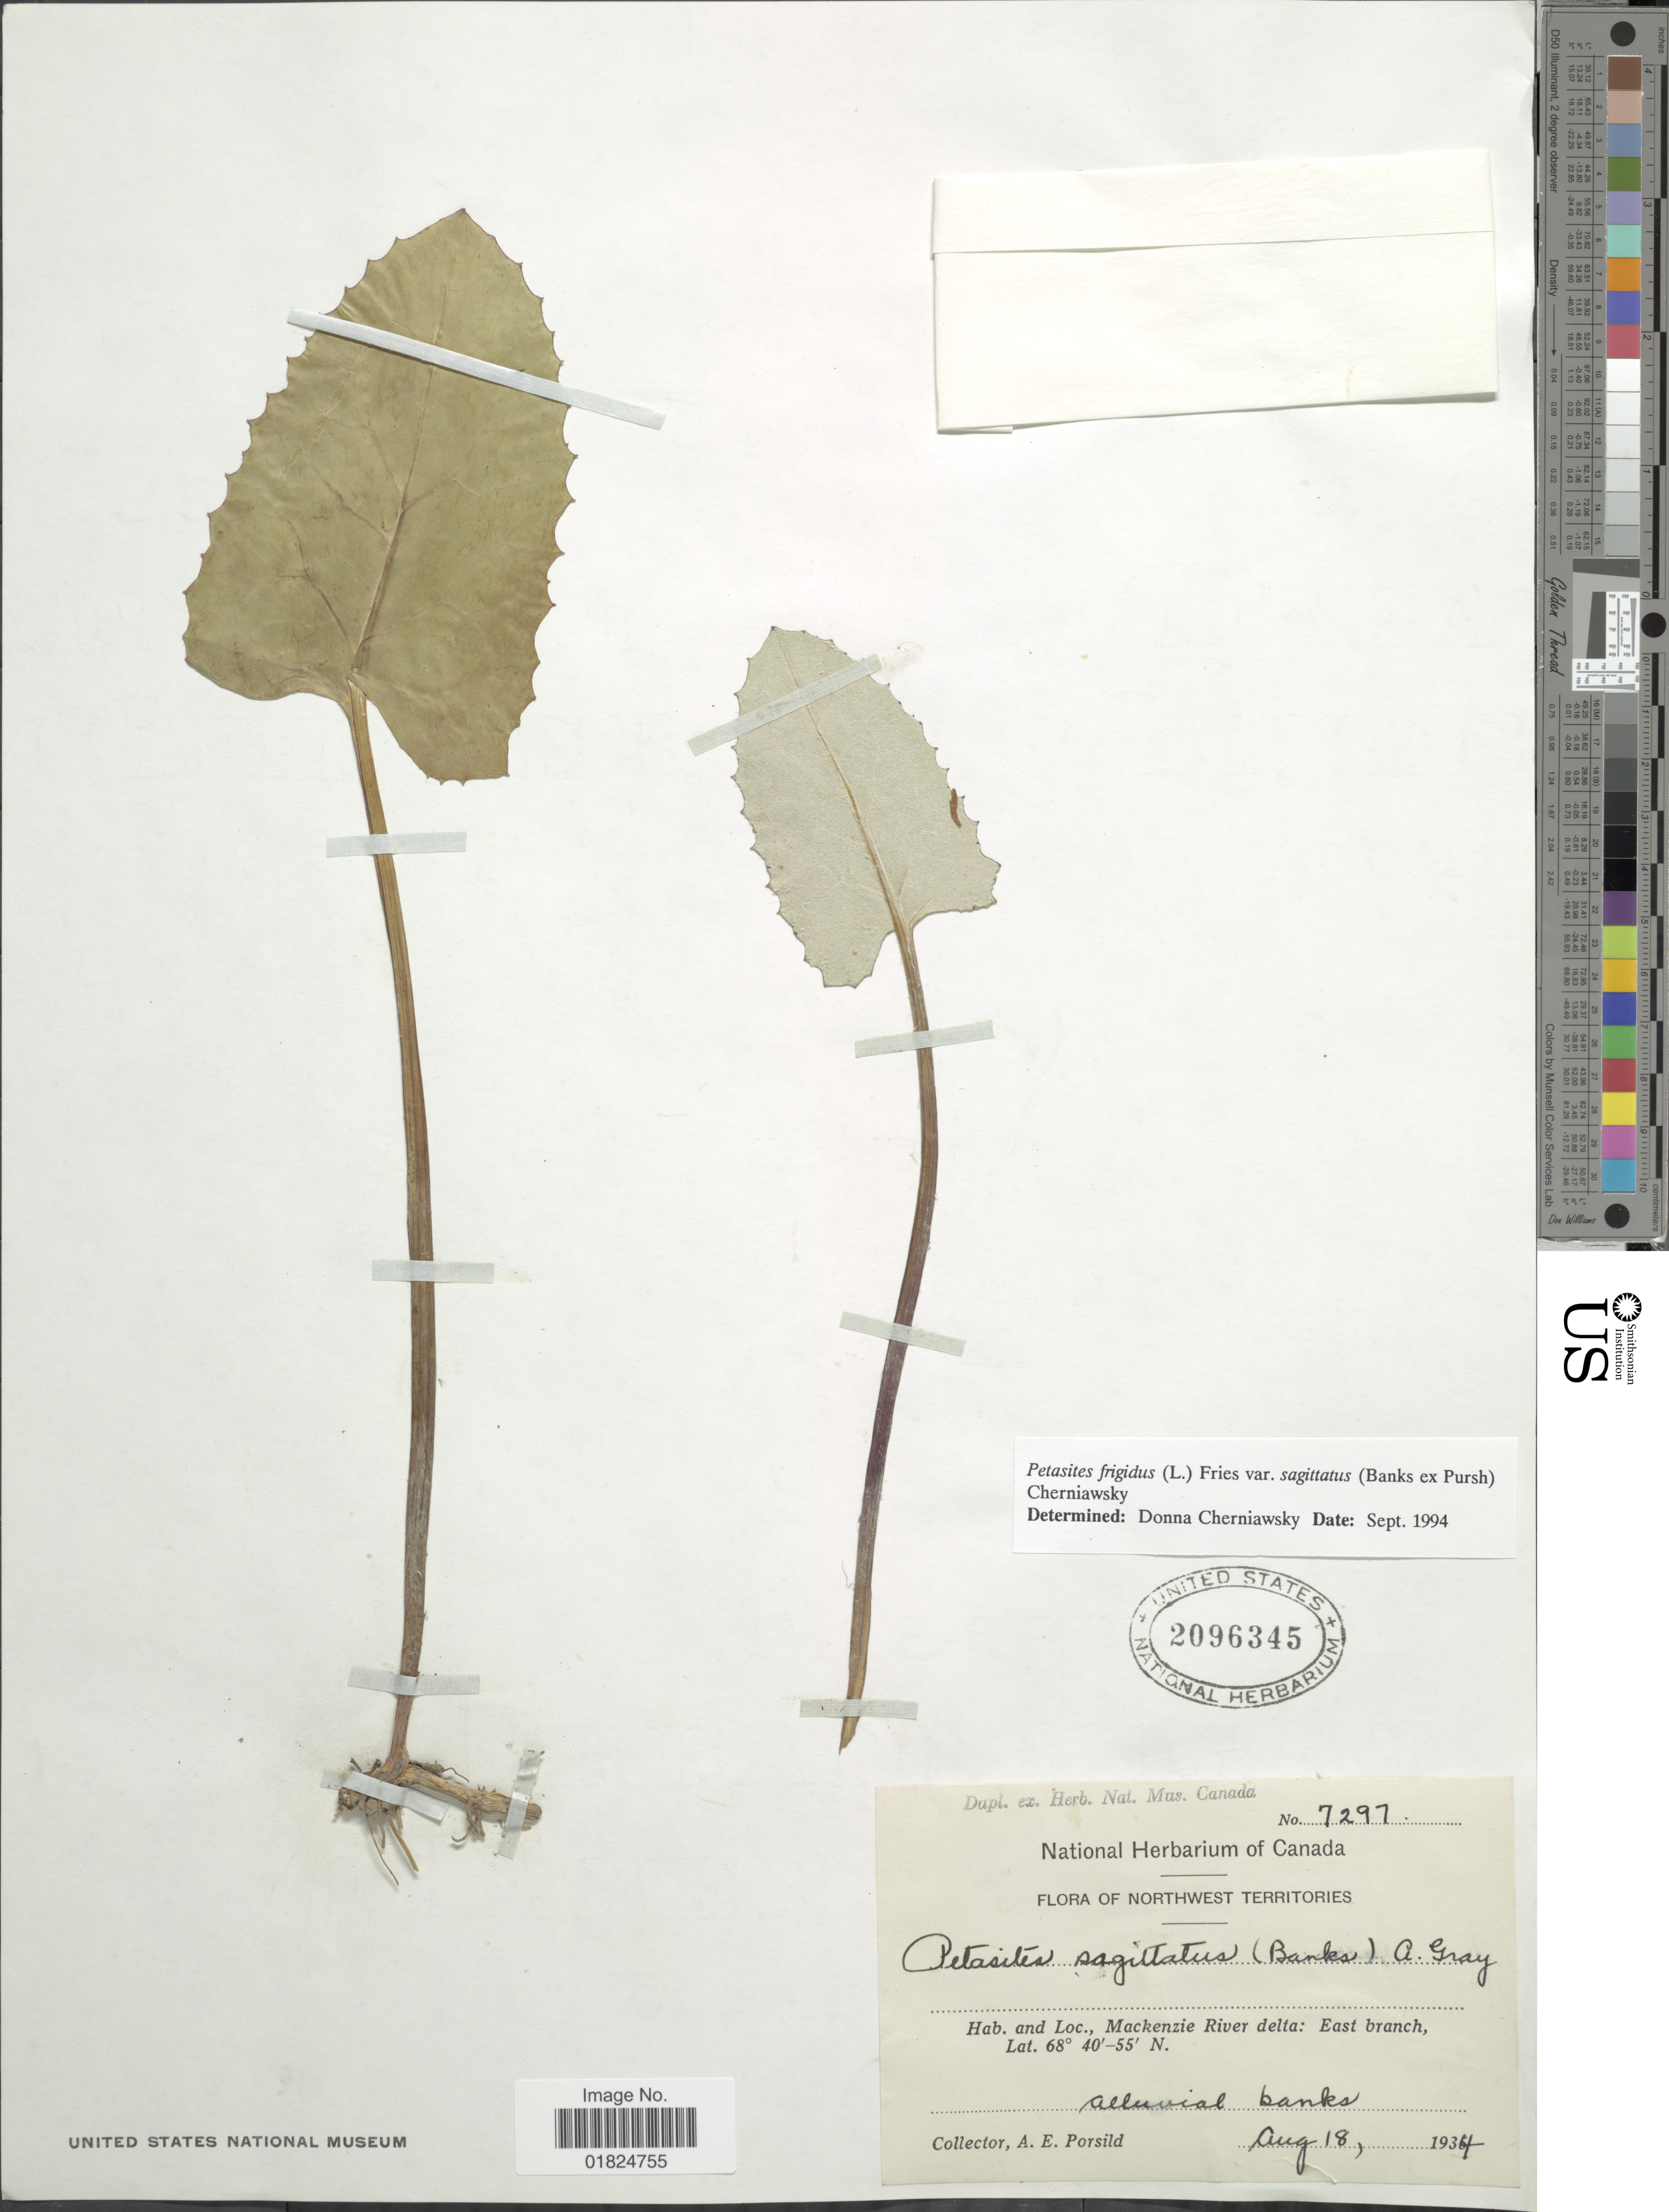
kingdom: Plantae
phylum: Tracheophyta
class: Magnoliopsida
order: Asterales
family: Asteraceae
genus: Petasites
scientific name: Petasites frigidus var. sagittatus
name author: (Banks ex Pursh) Cherniawsky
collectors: A. E. Porsild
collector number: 7297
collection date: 1934-08-18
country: Canada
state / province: Northwest Territories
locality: Northwest Territories. Mackenzie River delta: East branch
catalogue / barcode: US 2096345